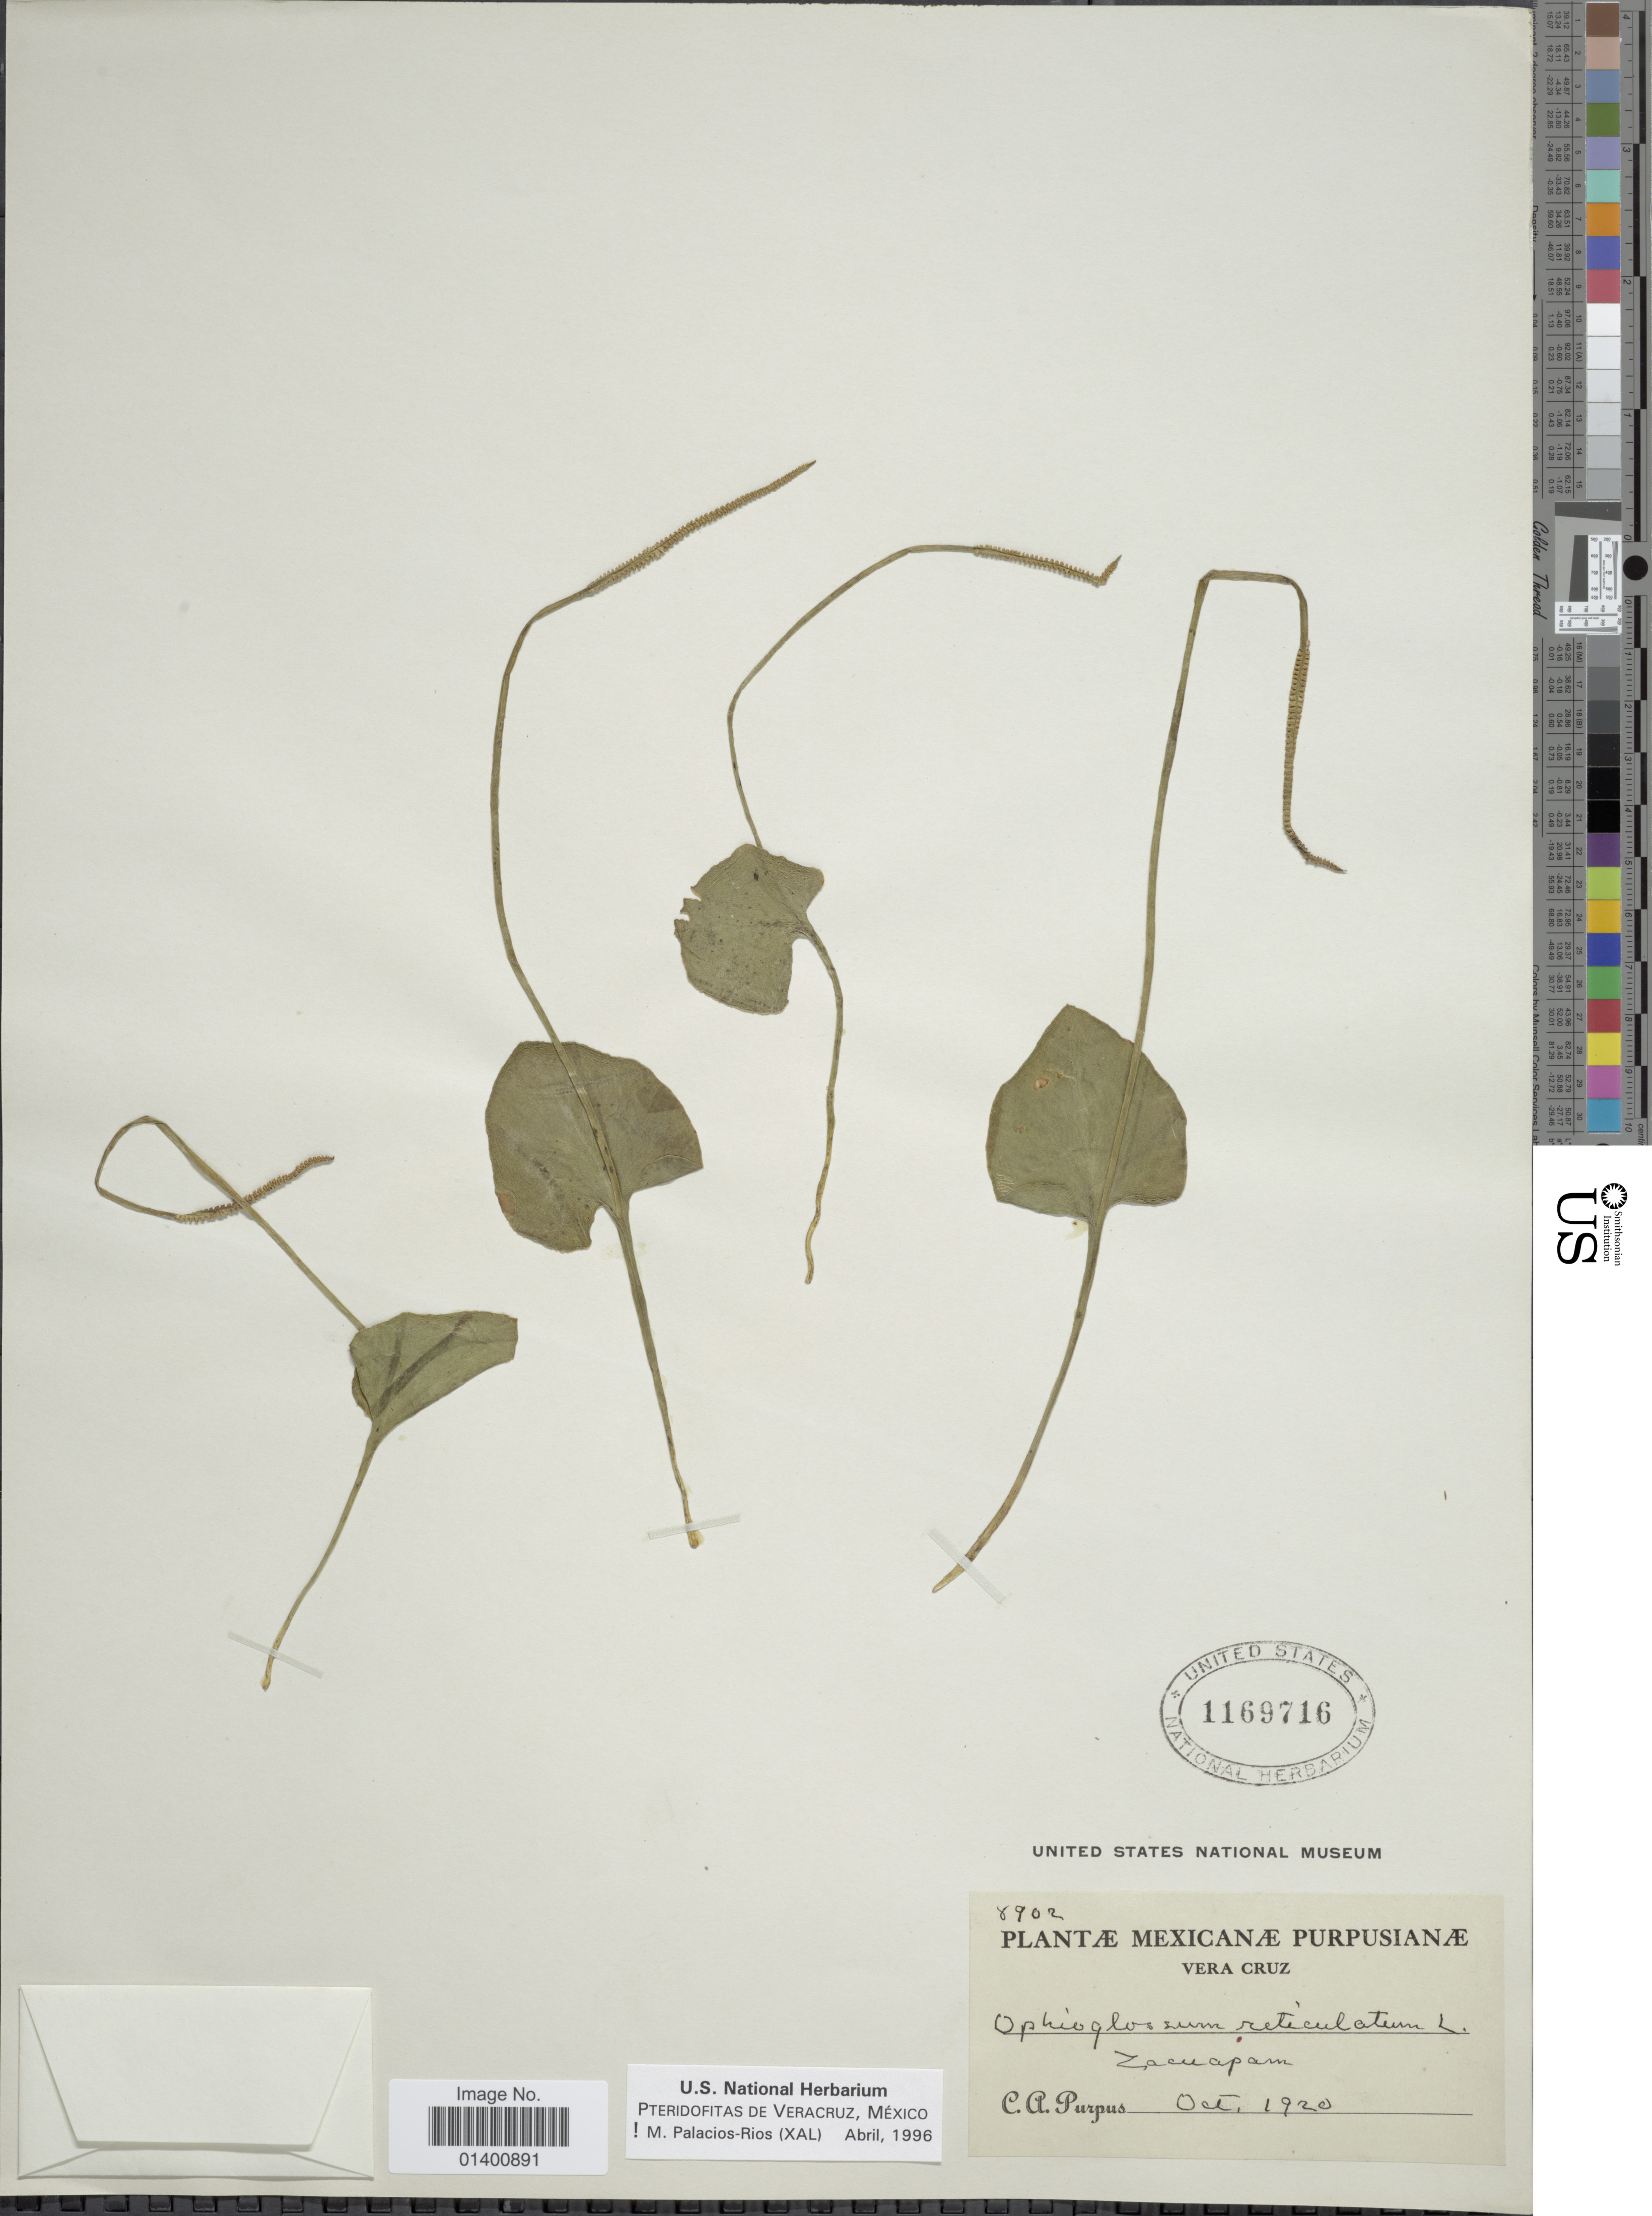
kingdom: Plantae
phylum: Tracheophyta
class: Polypodiopsida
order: Ophioglossales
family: Ophioglossaceae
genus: Ophioglossum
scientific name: Ophioglossum reticulatum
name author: L.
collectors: C. A. Purpus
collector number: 8902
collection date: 1920-10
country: Mexico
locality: Vera Cruz, Zacuapan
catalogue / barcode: US 1169716